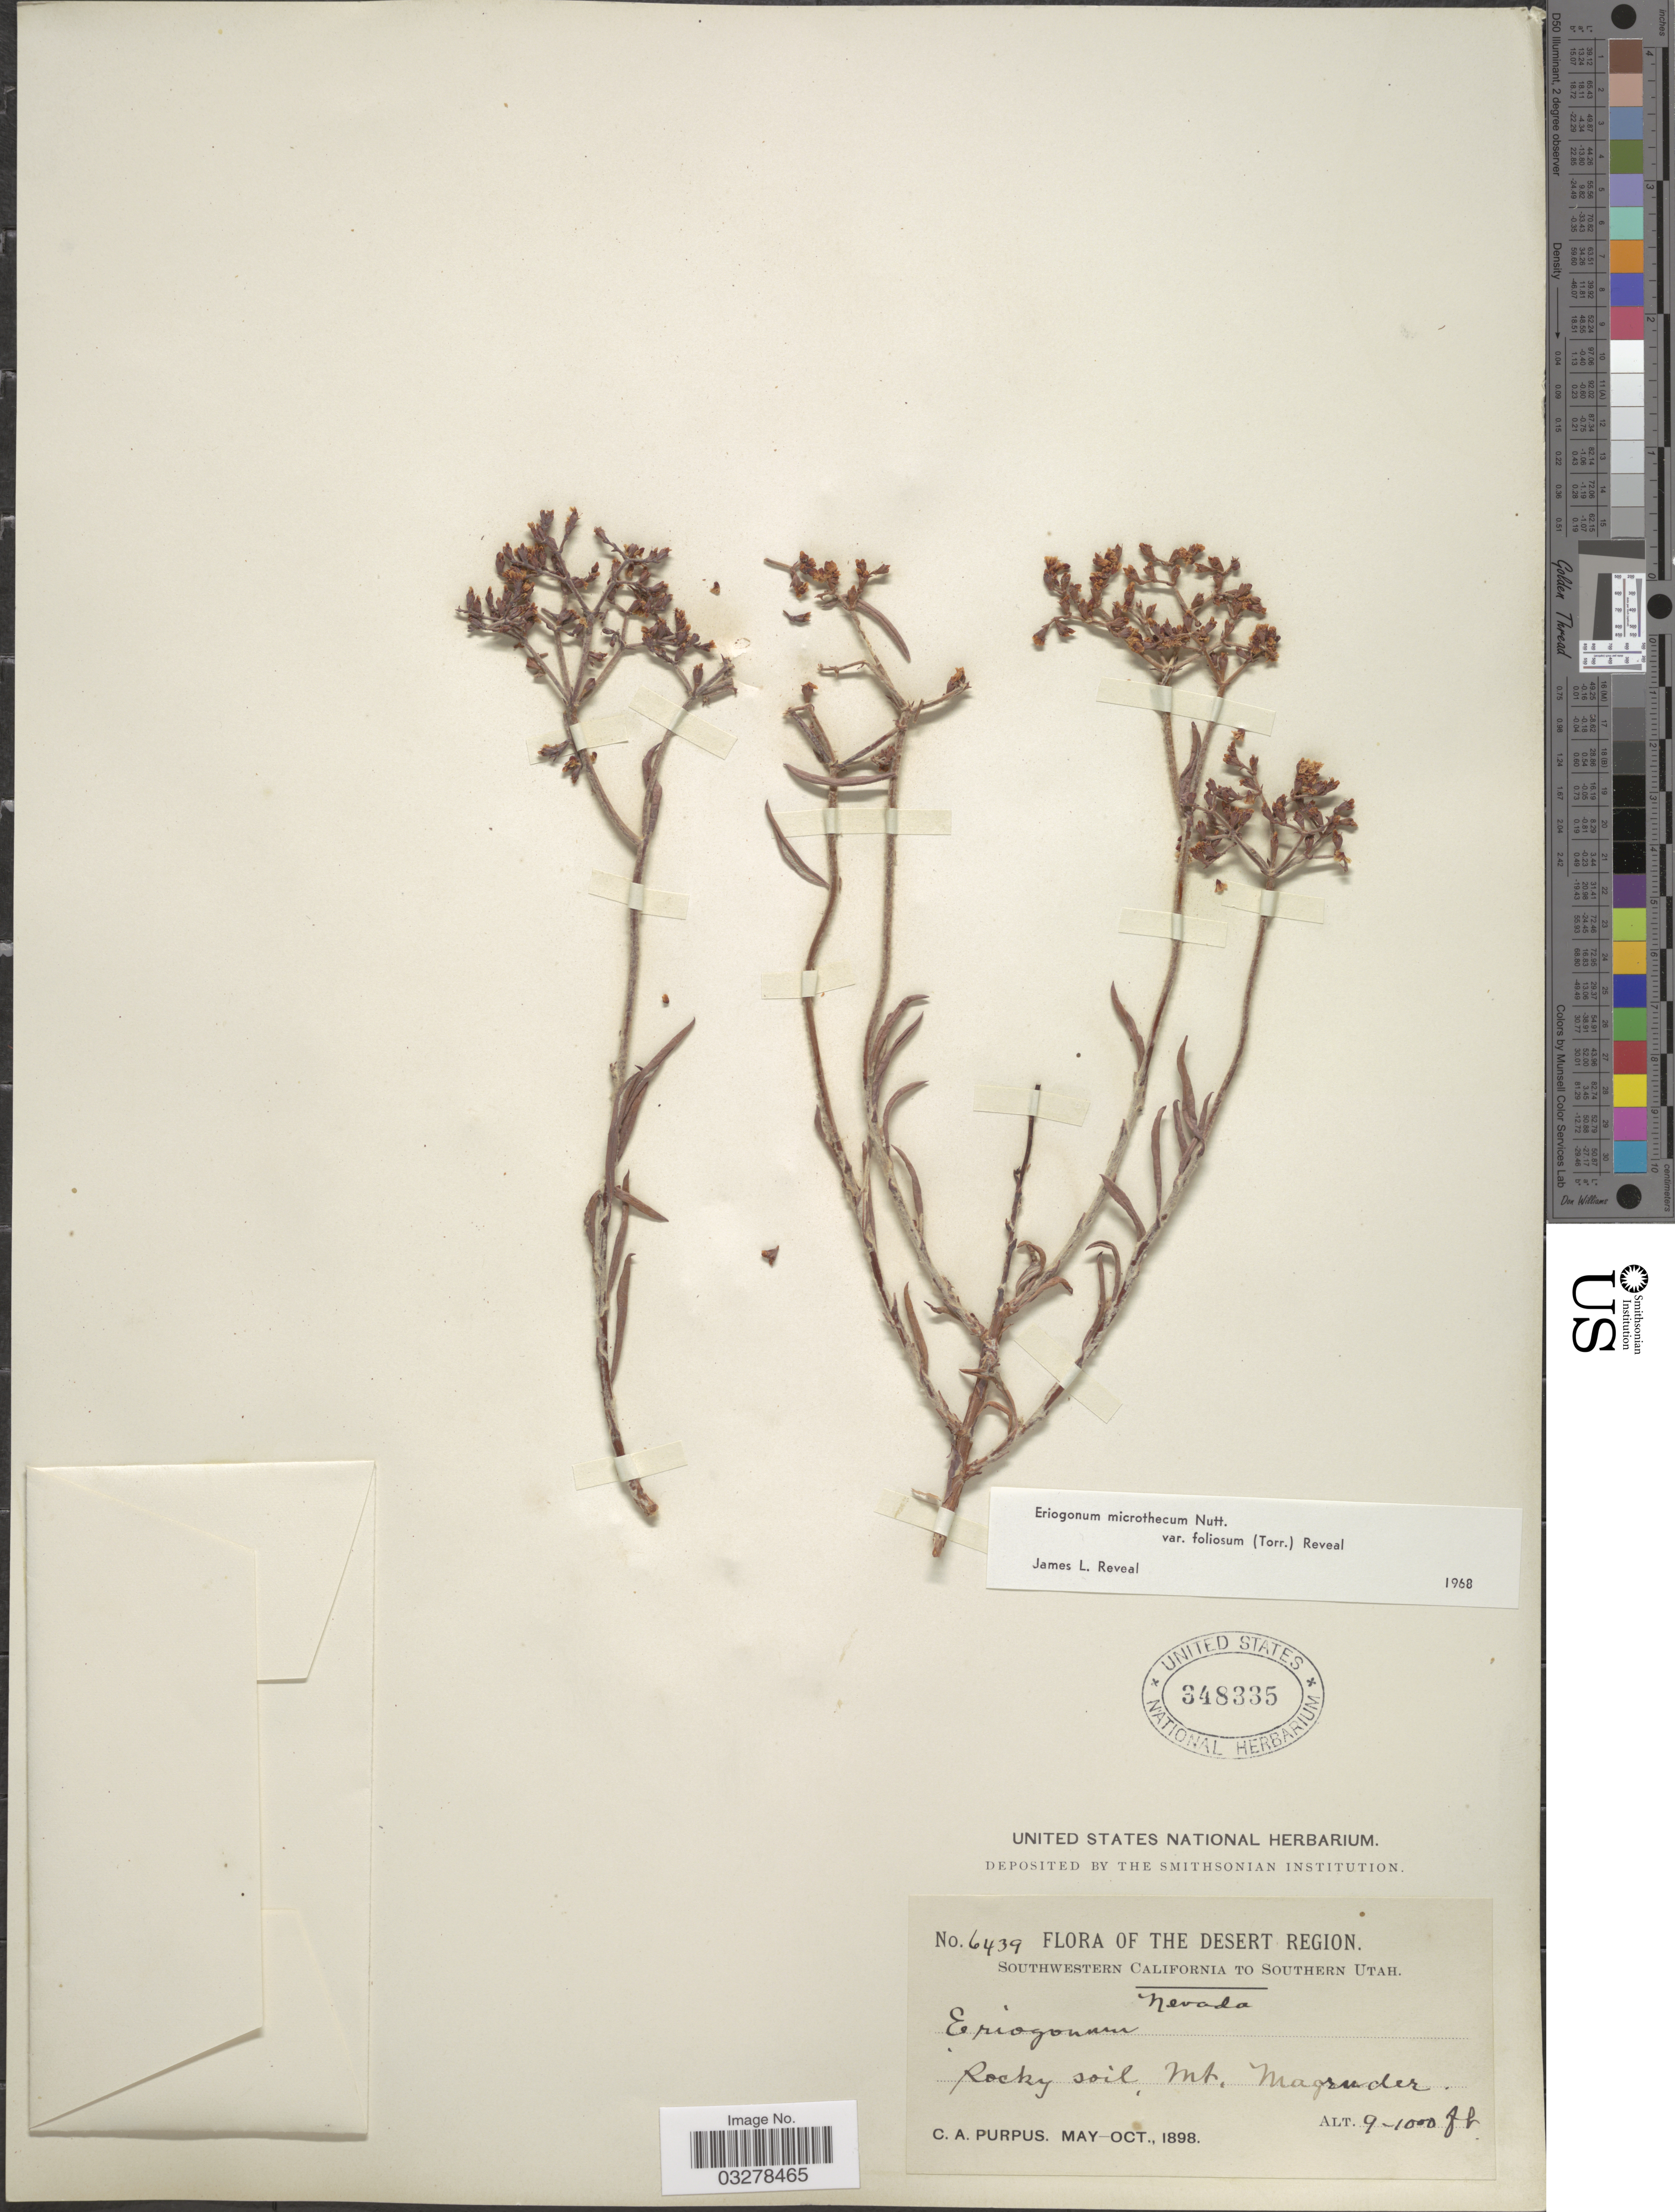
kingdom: Plantae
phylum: Tracheophyta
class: Magnoliopsida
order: Caryophyllales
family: Polygonaceae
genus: Eriogonum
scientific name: Eriogonum microtheca var. foliosum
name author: (Torr. & A. Gray) Reveal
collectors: C. A. Purpus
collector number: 6439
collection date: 1898-05/1898-10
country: United States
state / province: Nevada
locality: Desert Region. Southwestern Nevada. Mt. Magruder.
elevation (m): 274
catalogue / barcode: US 348335